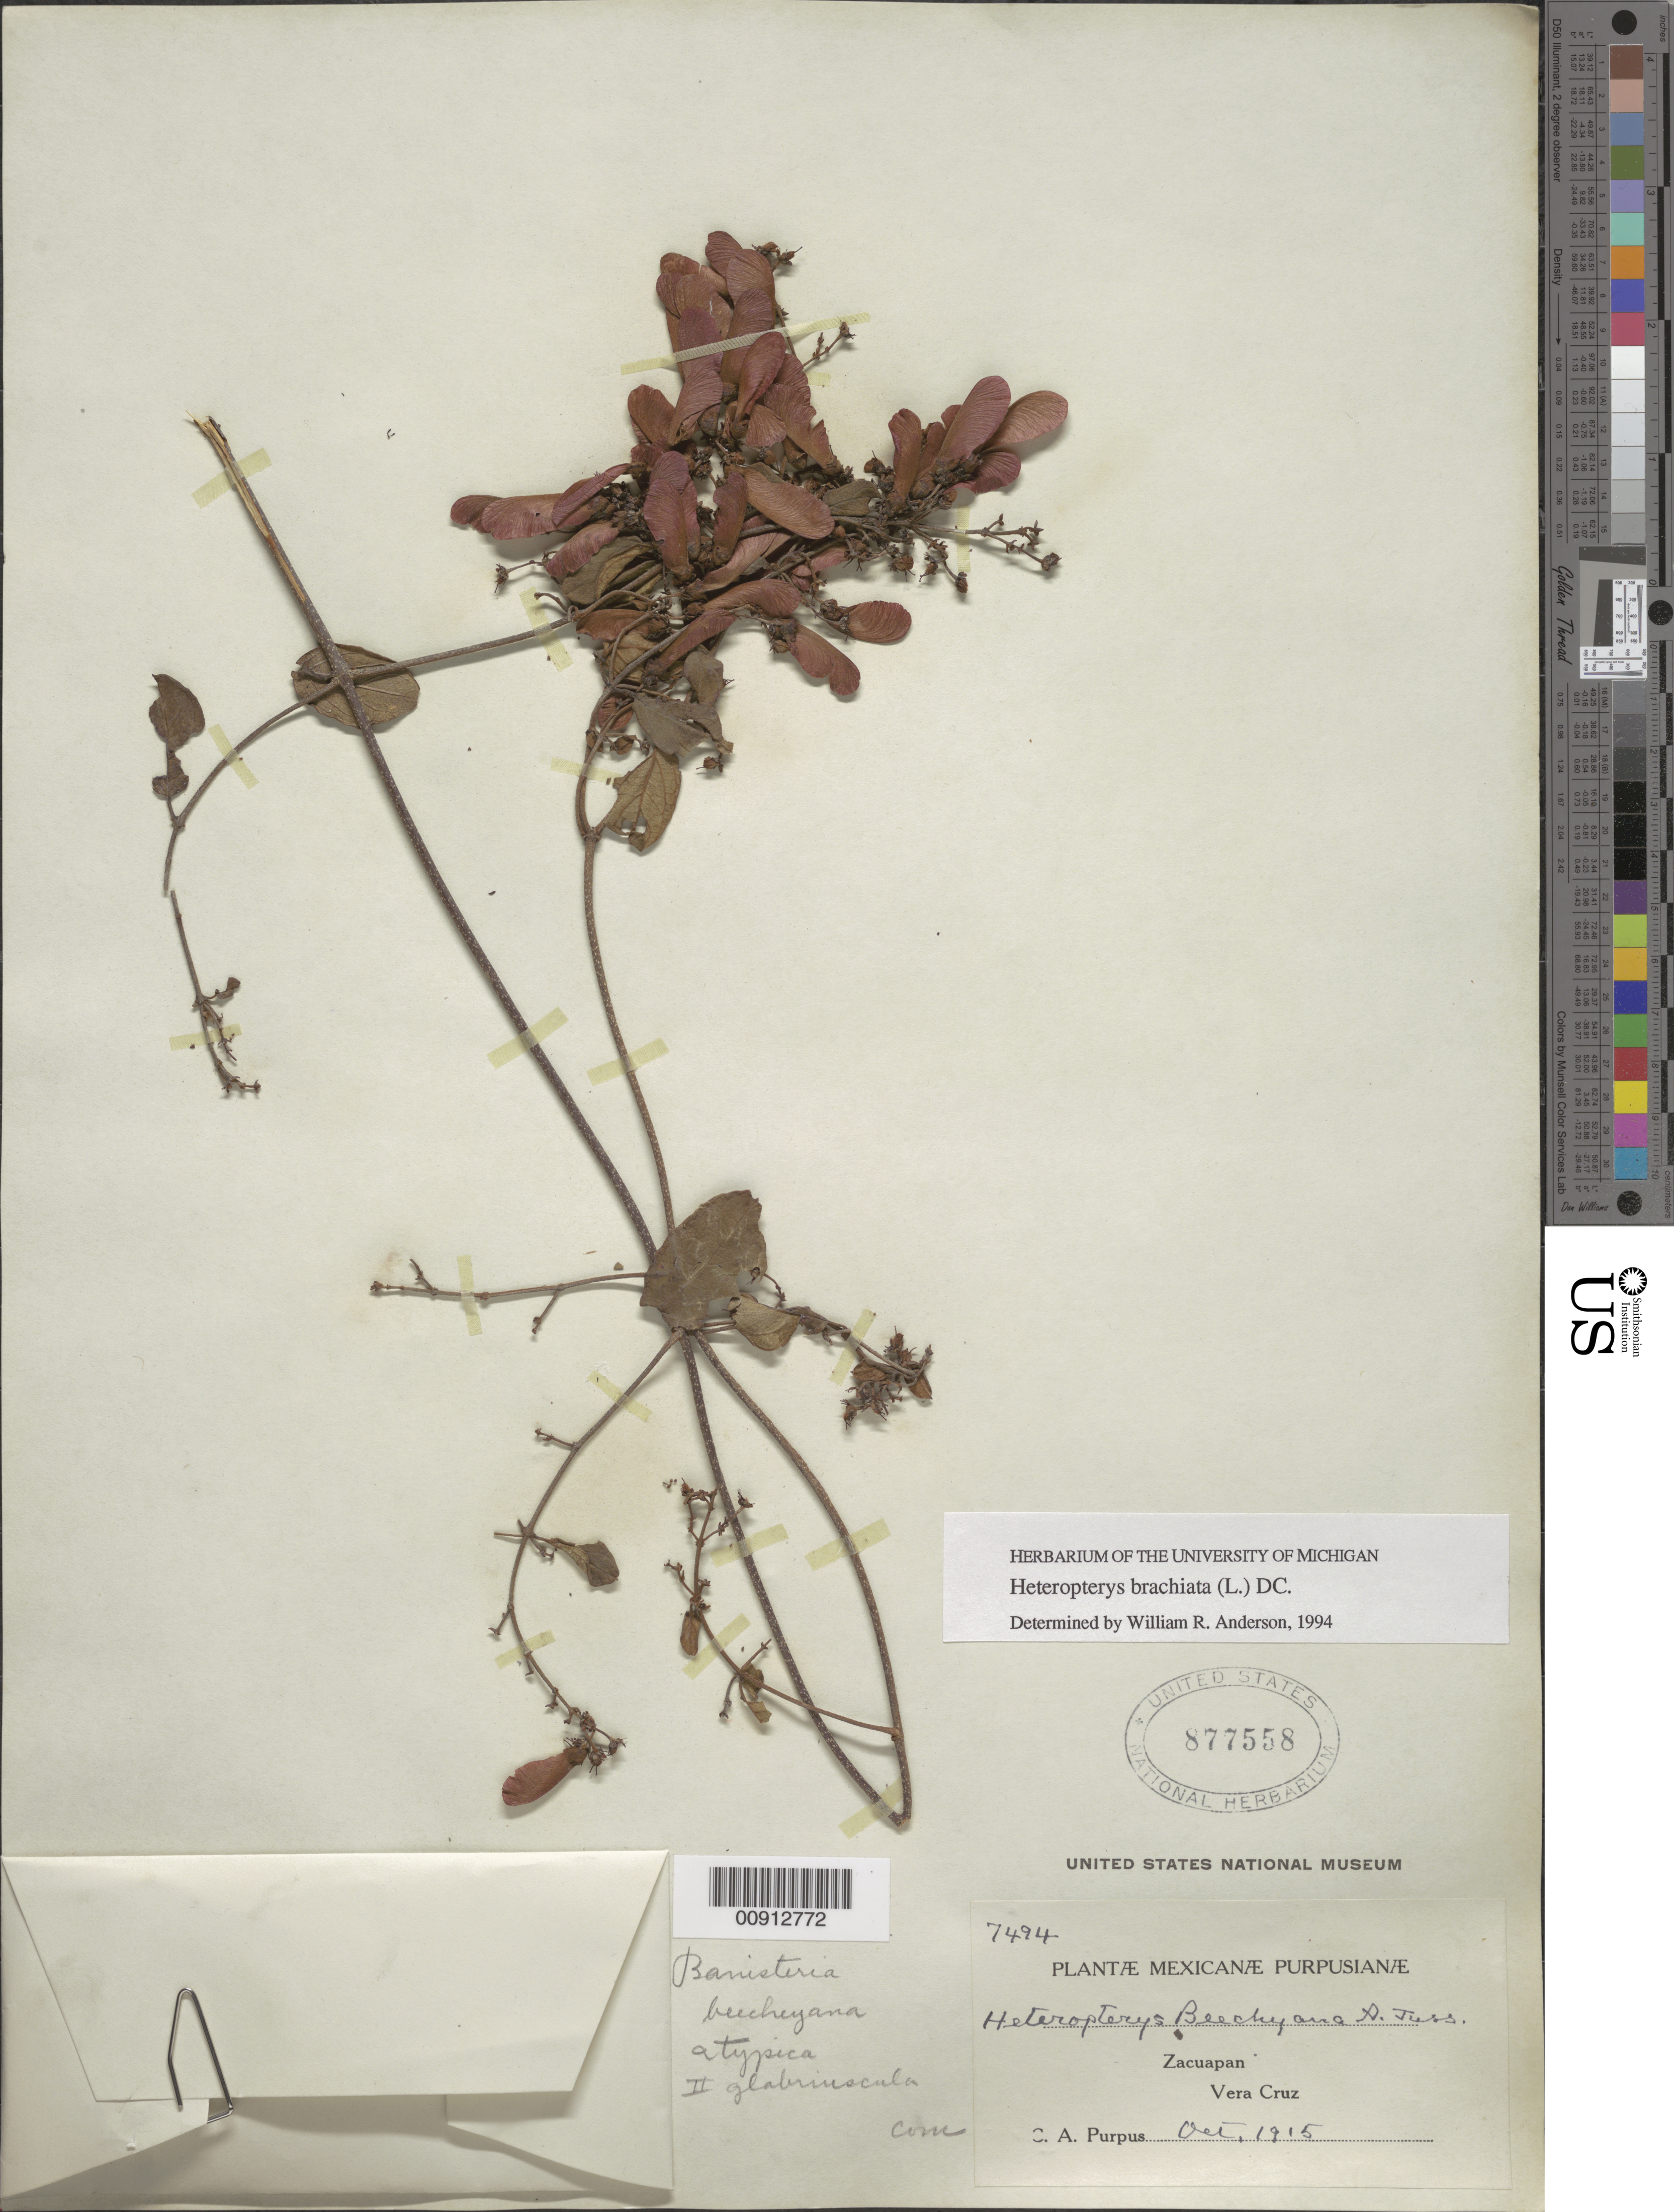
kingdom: Plantae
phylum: Tracheophyta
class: Magnoliopsida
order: Malpighiales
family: Malpighiaceae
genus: Heteropterys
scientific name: Heteropterys brachiata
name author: (L.) DC.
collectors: C. A. Purpus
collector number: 7494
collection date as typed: Oct 1915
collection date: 1915-10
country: Mexico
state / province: Veracruz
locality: Zacuapan, Veracruz.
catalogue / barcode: US 877558